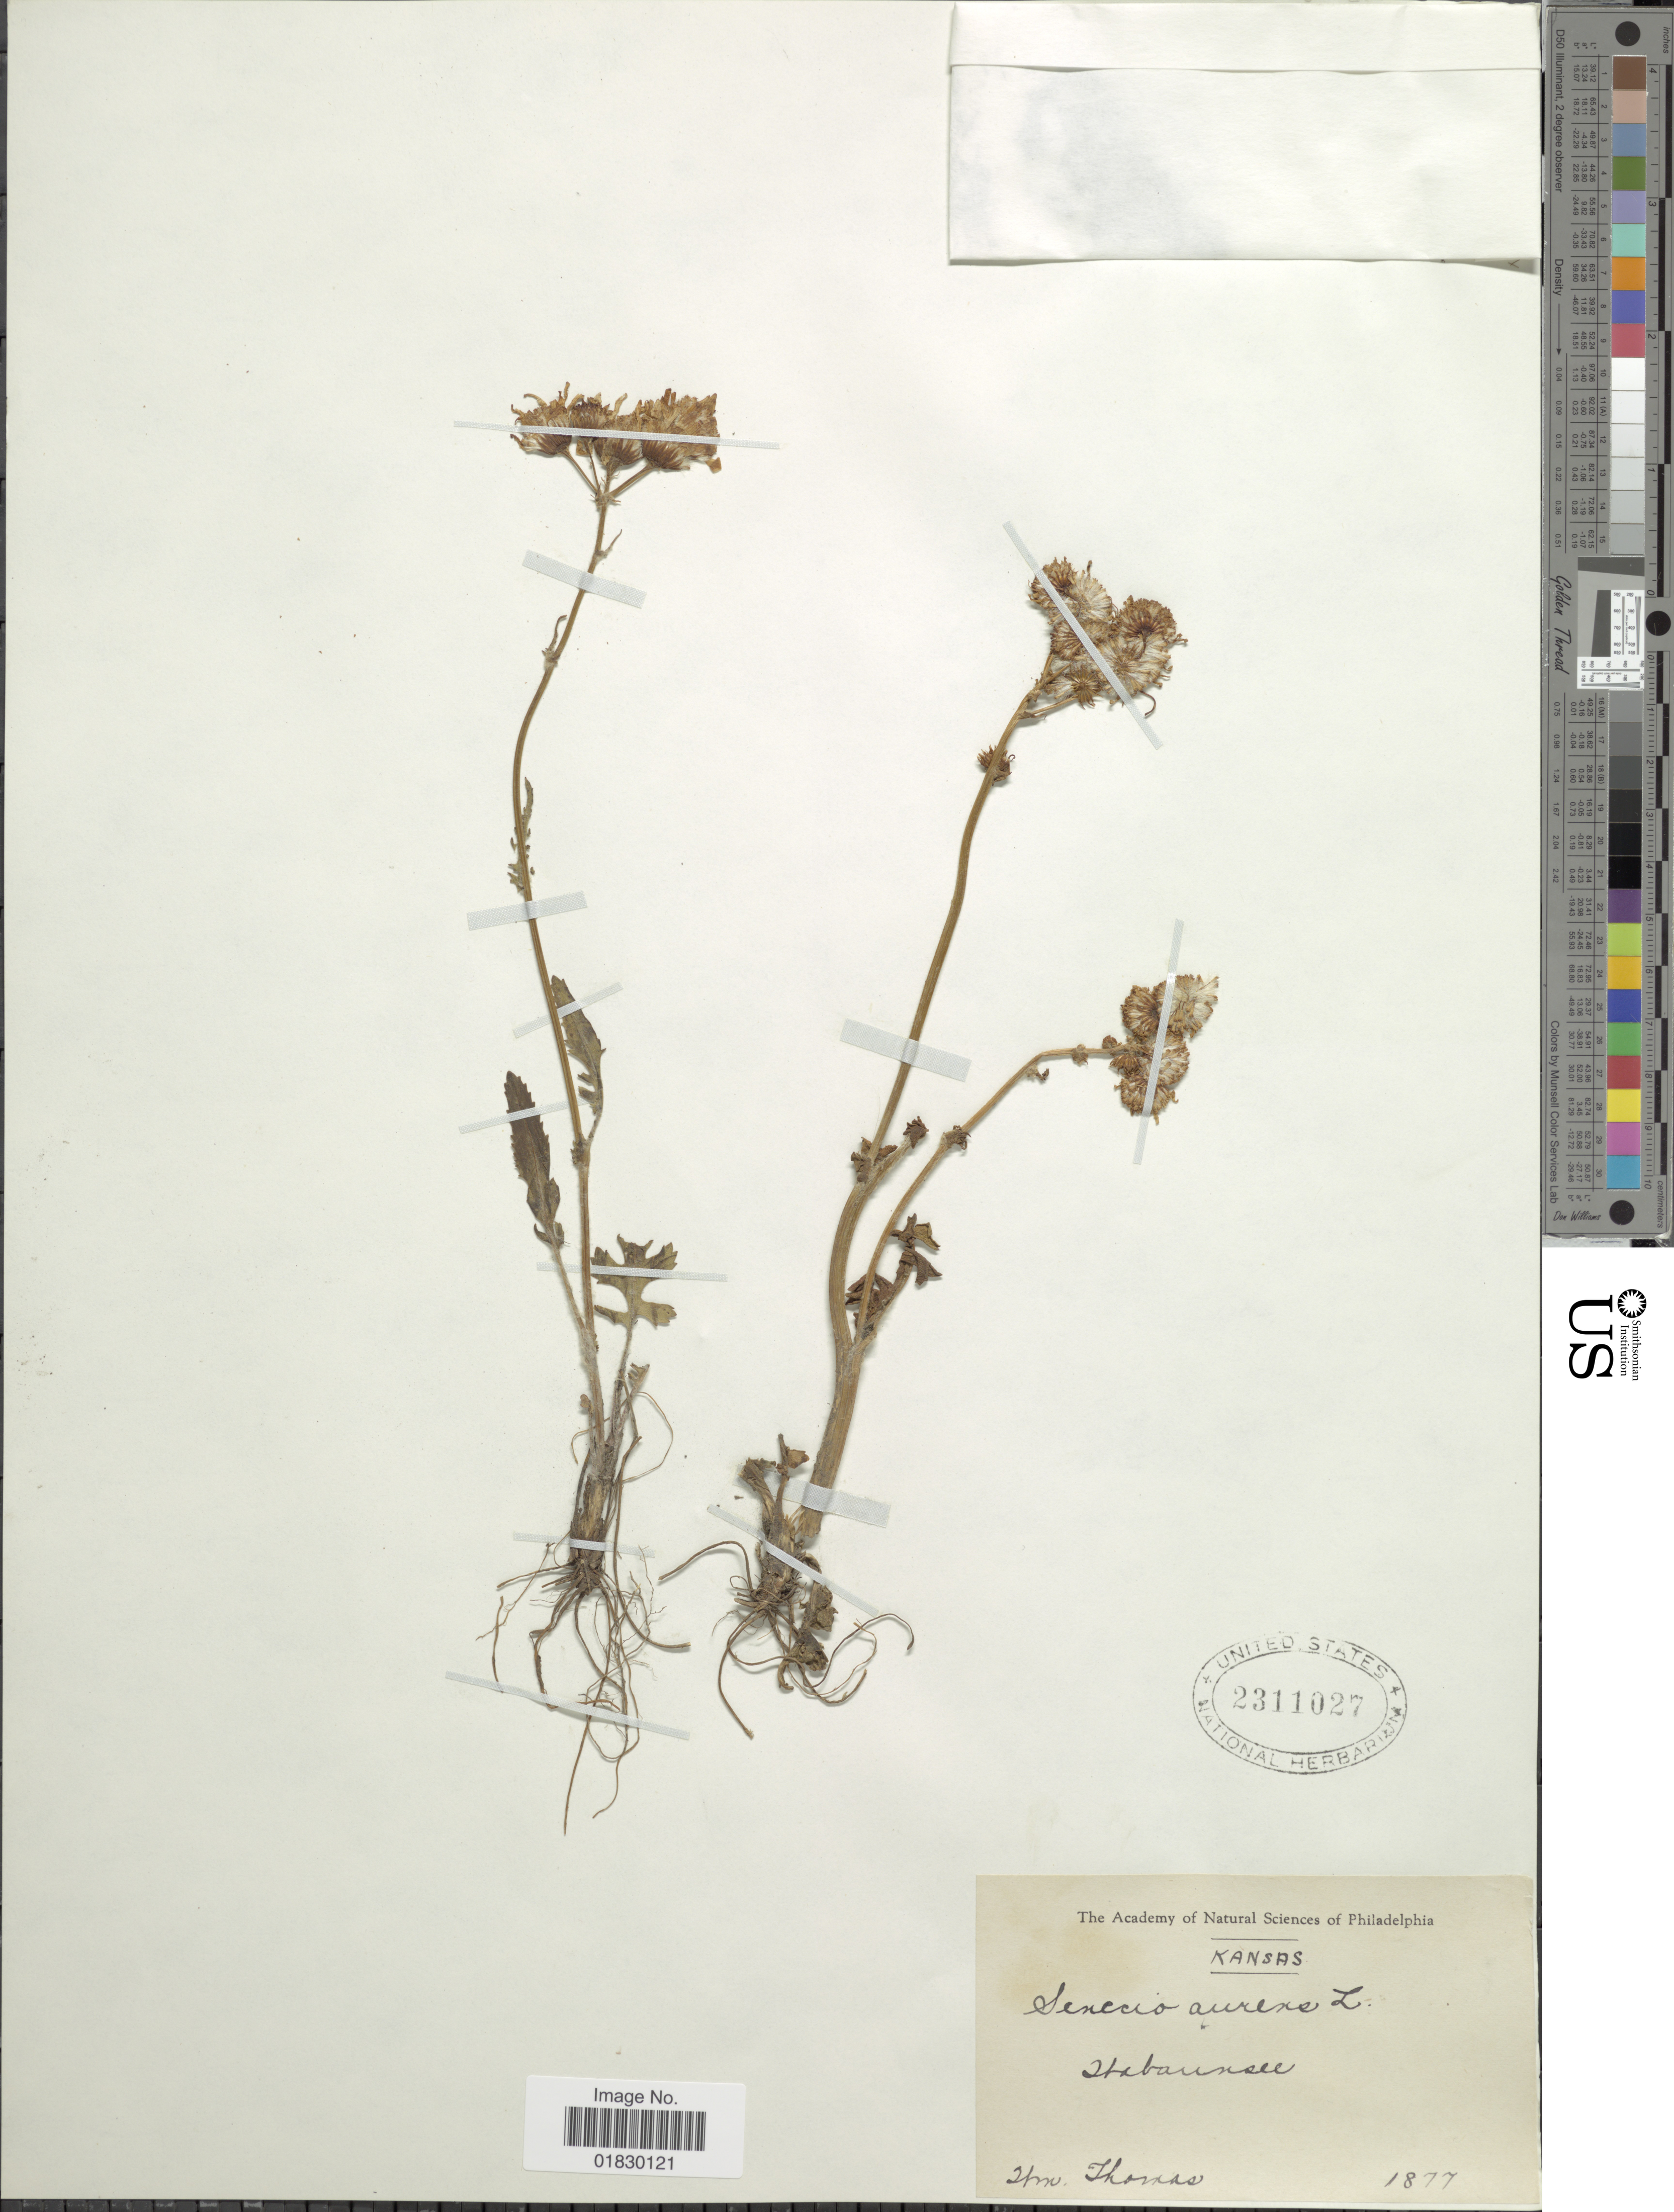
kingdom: Plantae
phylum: Tracheophyta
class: Magnoliopsida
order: Asterales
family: Asteraceae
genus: Packera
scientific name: Packera aurea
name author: (L.) Á. Löve & D. Löve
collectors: -- Thomas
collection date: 1877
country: United States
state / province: Kansas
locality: Wabaunsee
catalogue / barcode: US 2311027